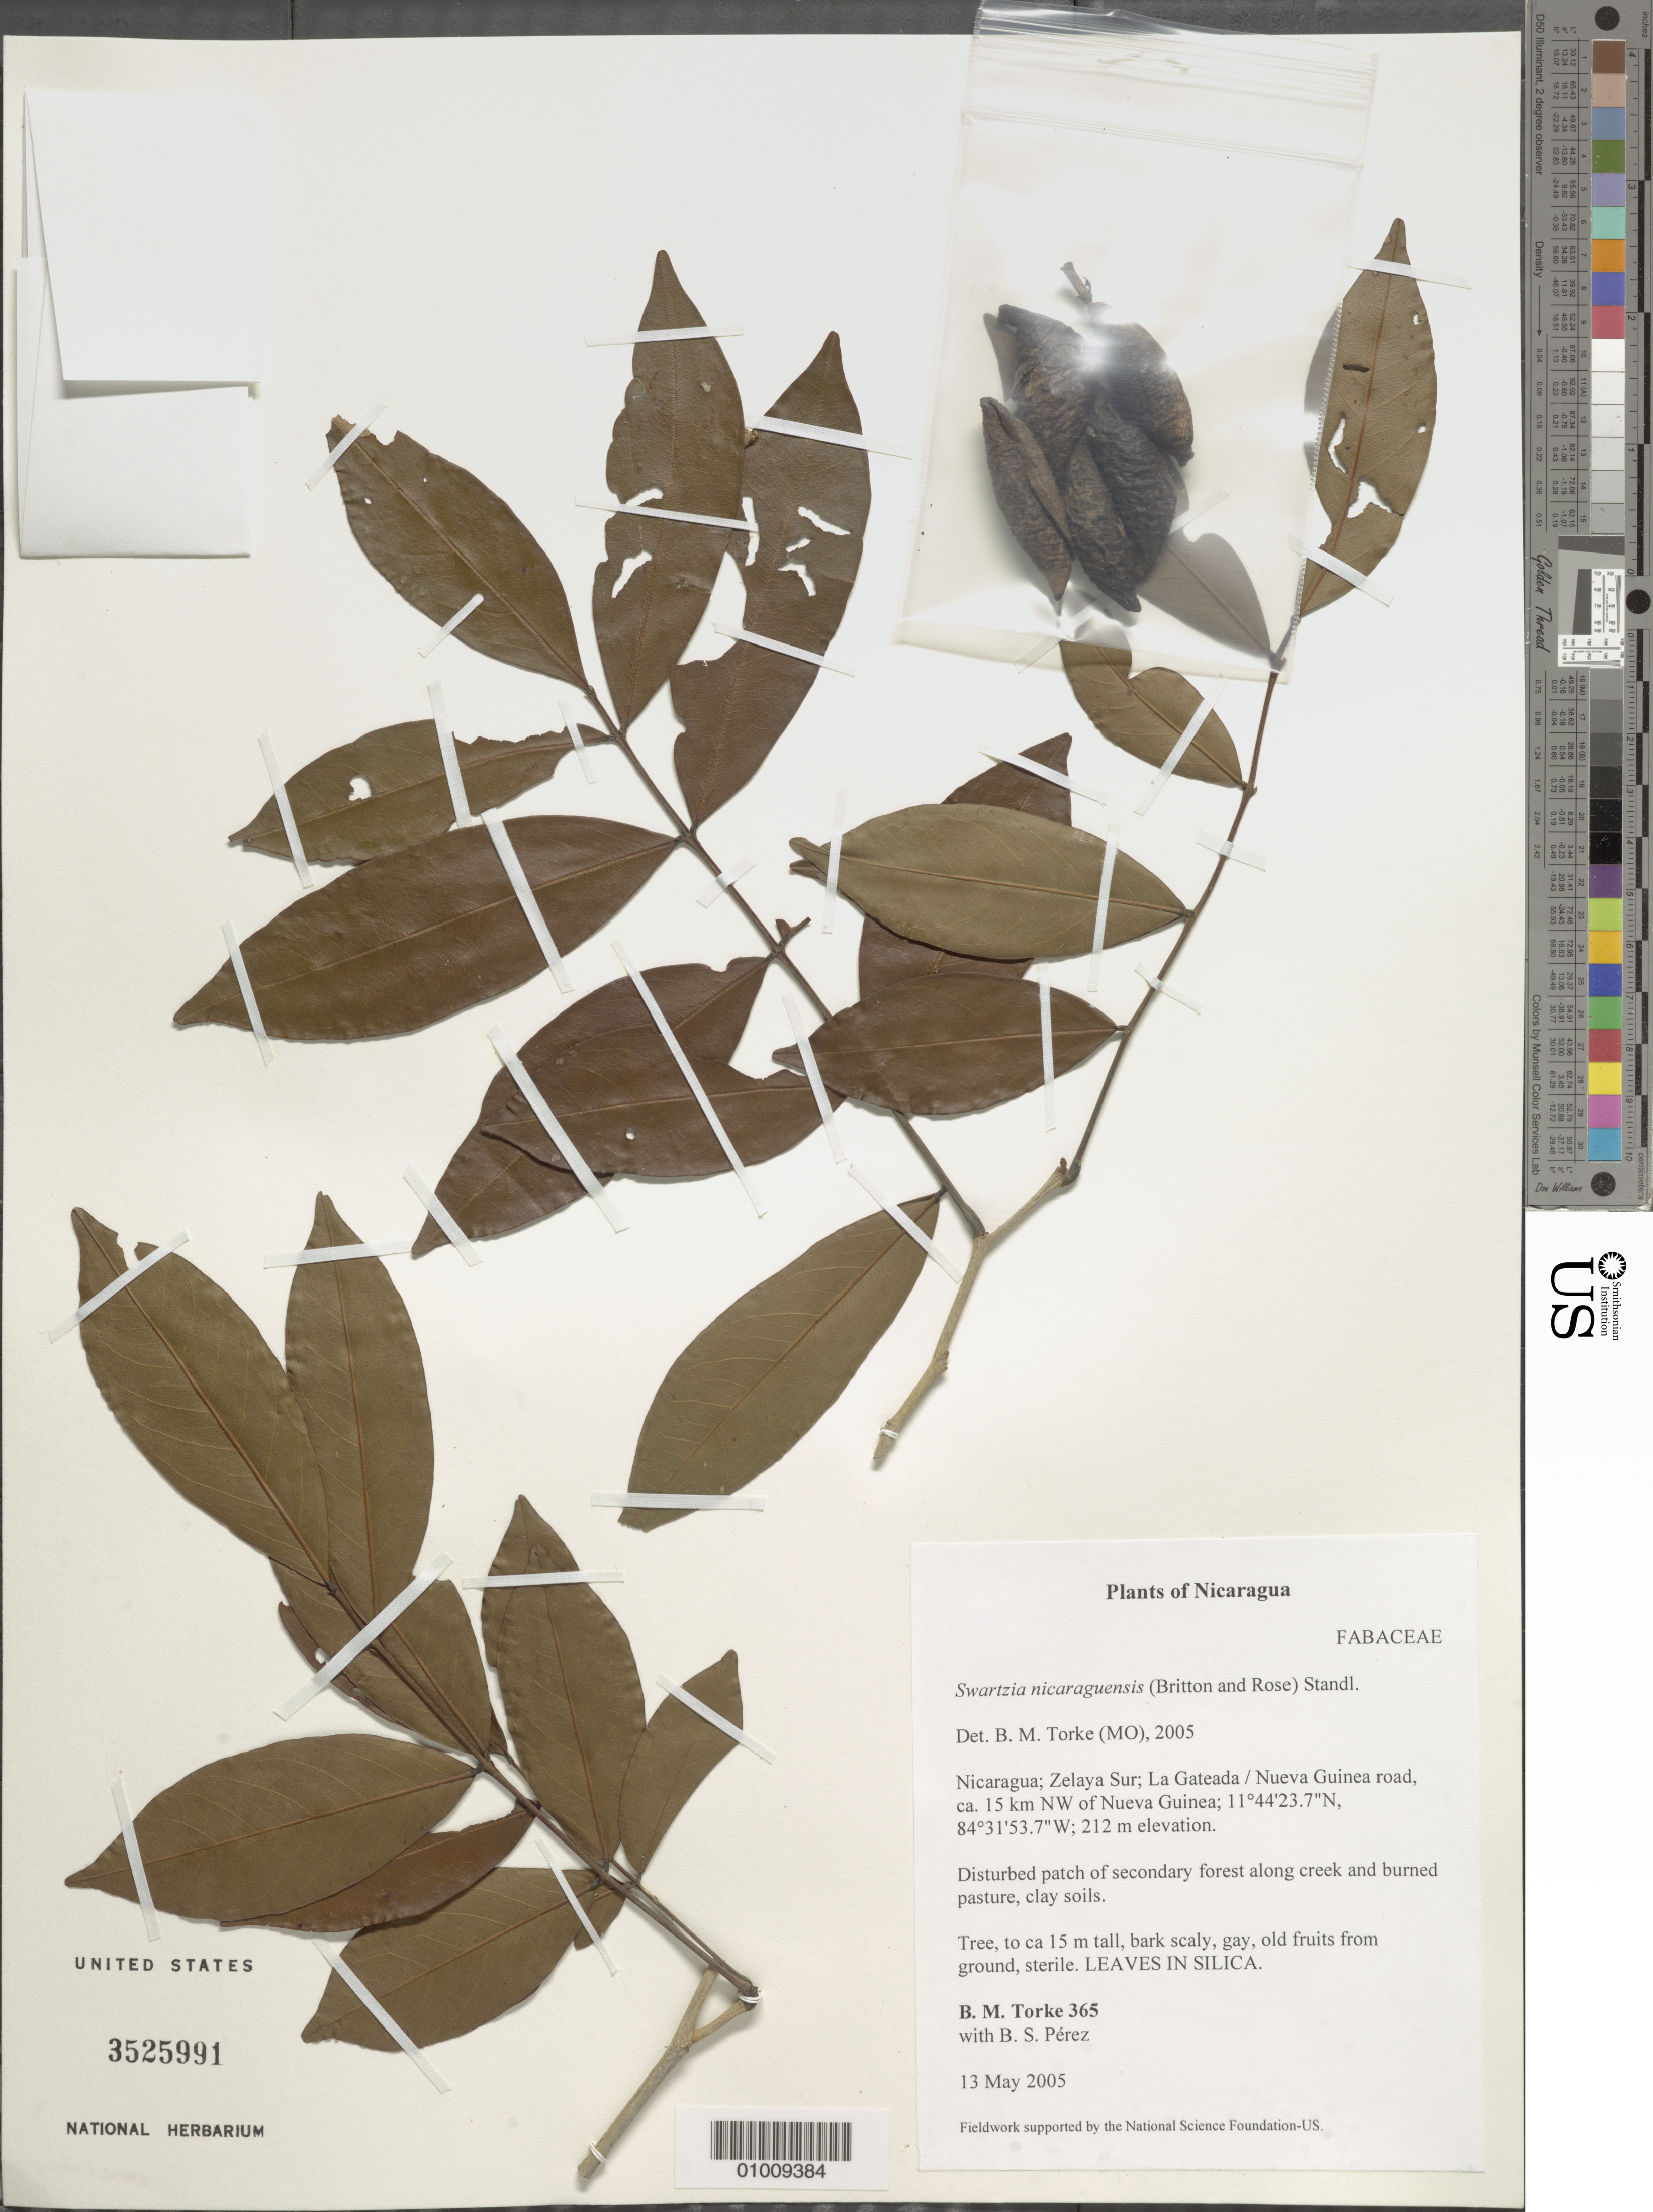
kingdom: Plantae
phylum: Tracheophyta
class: Magnoliopsida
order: Fabales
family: Fabaceae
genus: Swartzia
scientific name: Swartzia nicaraguensis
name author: (Britton & Rose) Standl.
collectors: B. M. Torke & B. S. Perez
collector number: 365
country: Nicaragua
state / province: Atlántico Sur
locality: La Gateada, Nueva Guinea road, NW of Nueva Guinea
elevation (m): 212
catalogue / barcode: US 3525991